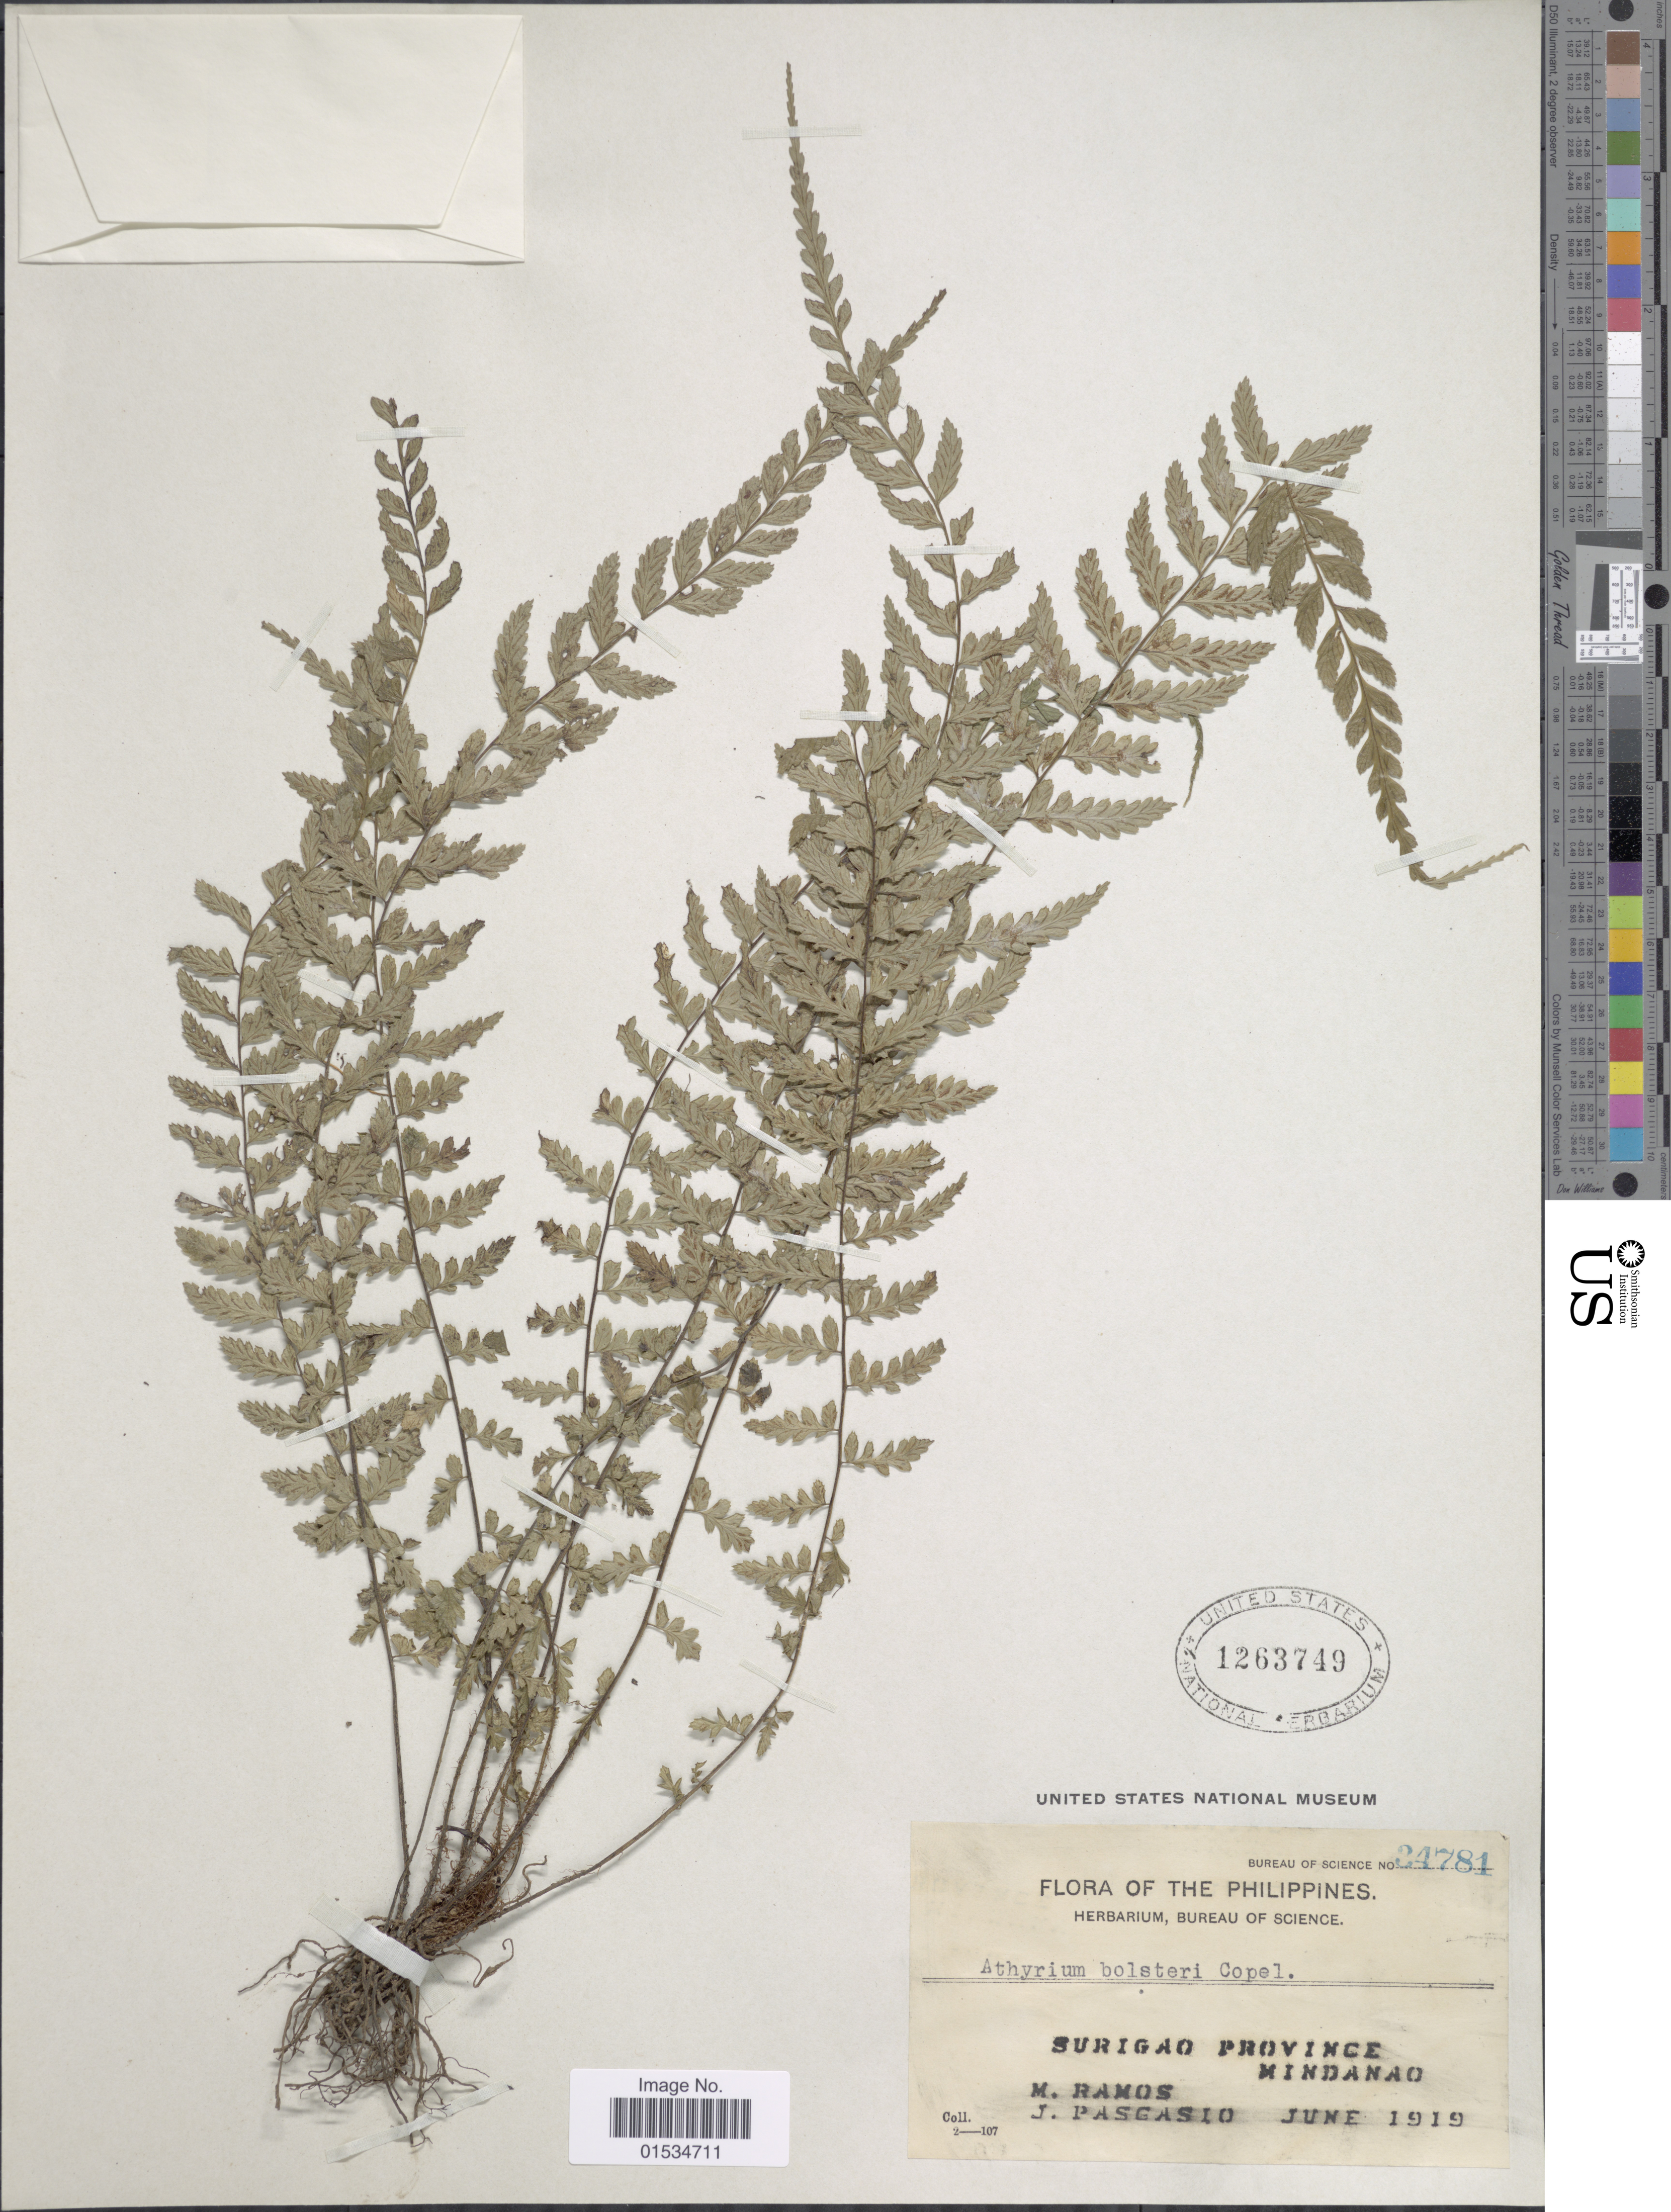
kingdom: Plantae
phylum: Tracheophyta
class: Polypodiopsida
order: Polypodiales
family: Athyriaceae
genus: Diplazium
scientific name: Diplazium bolsteri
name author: Copel.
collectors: M. Ramos & J. Pasgasio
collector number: Bureau of Science 34781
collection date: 1919-06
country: Philippines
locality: Surigao Province, Mindanao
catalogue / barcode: US 1263749